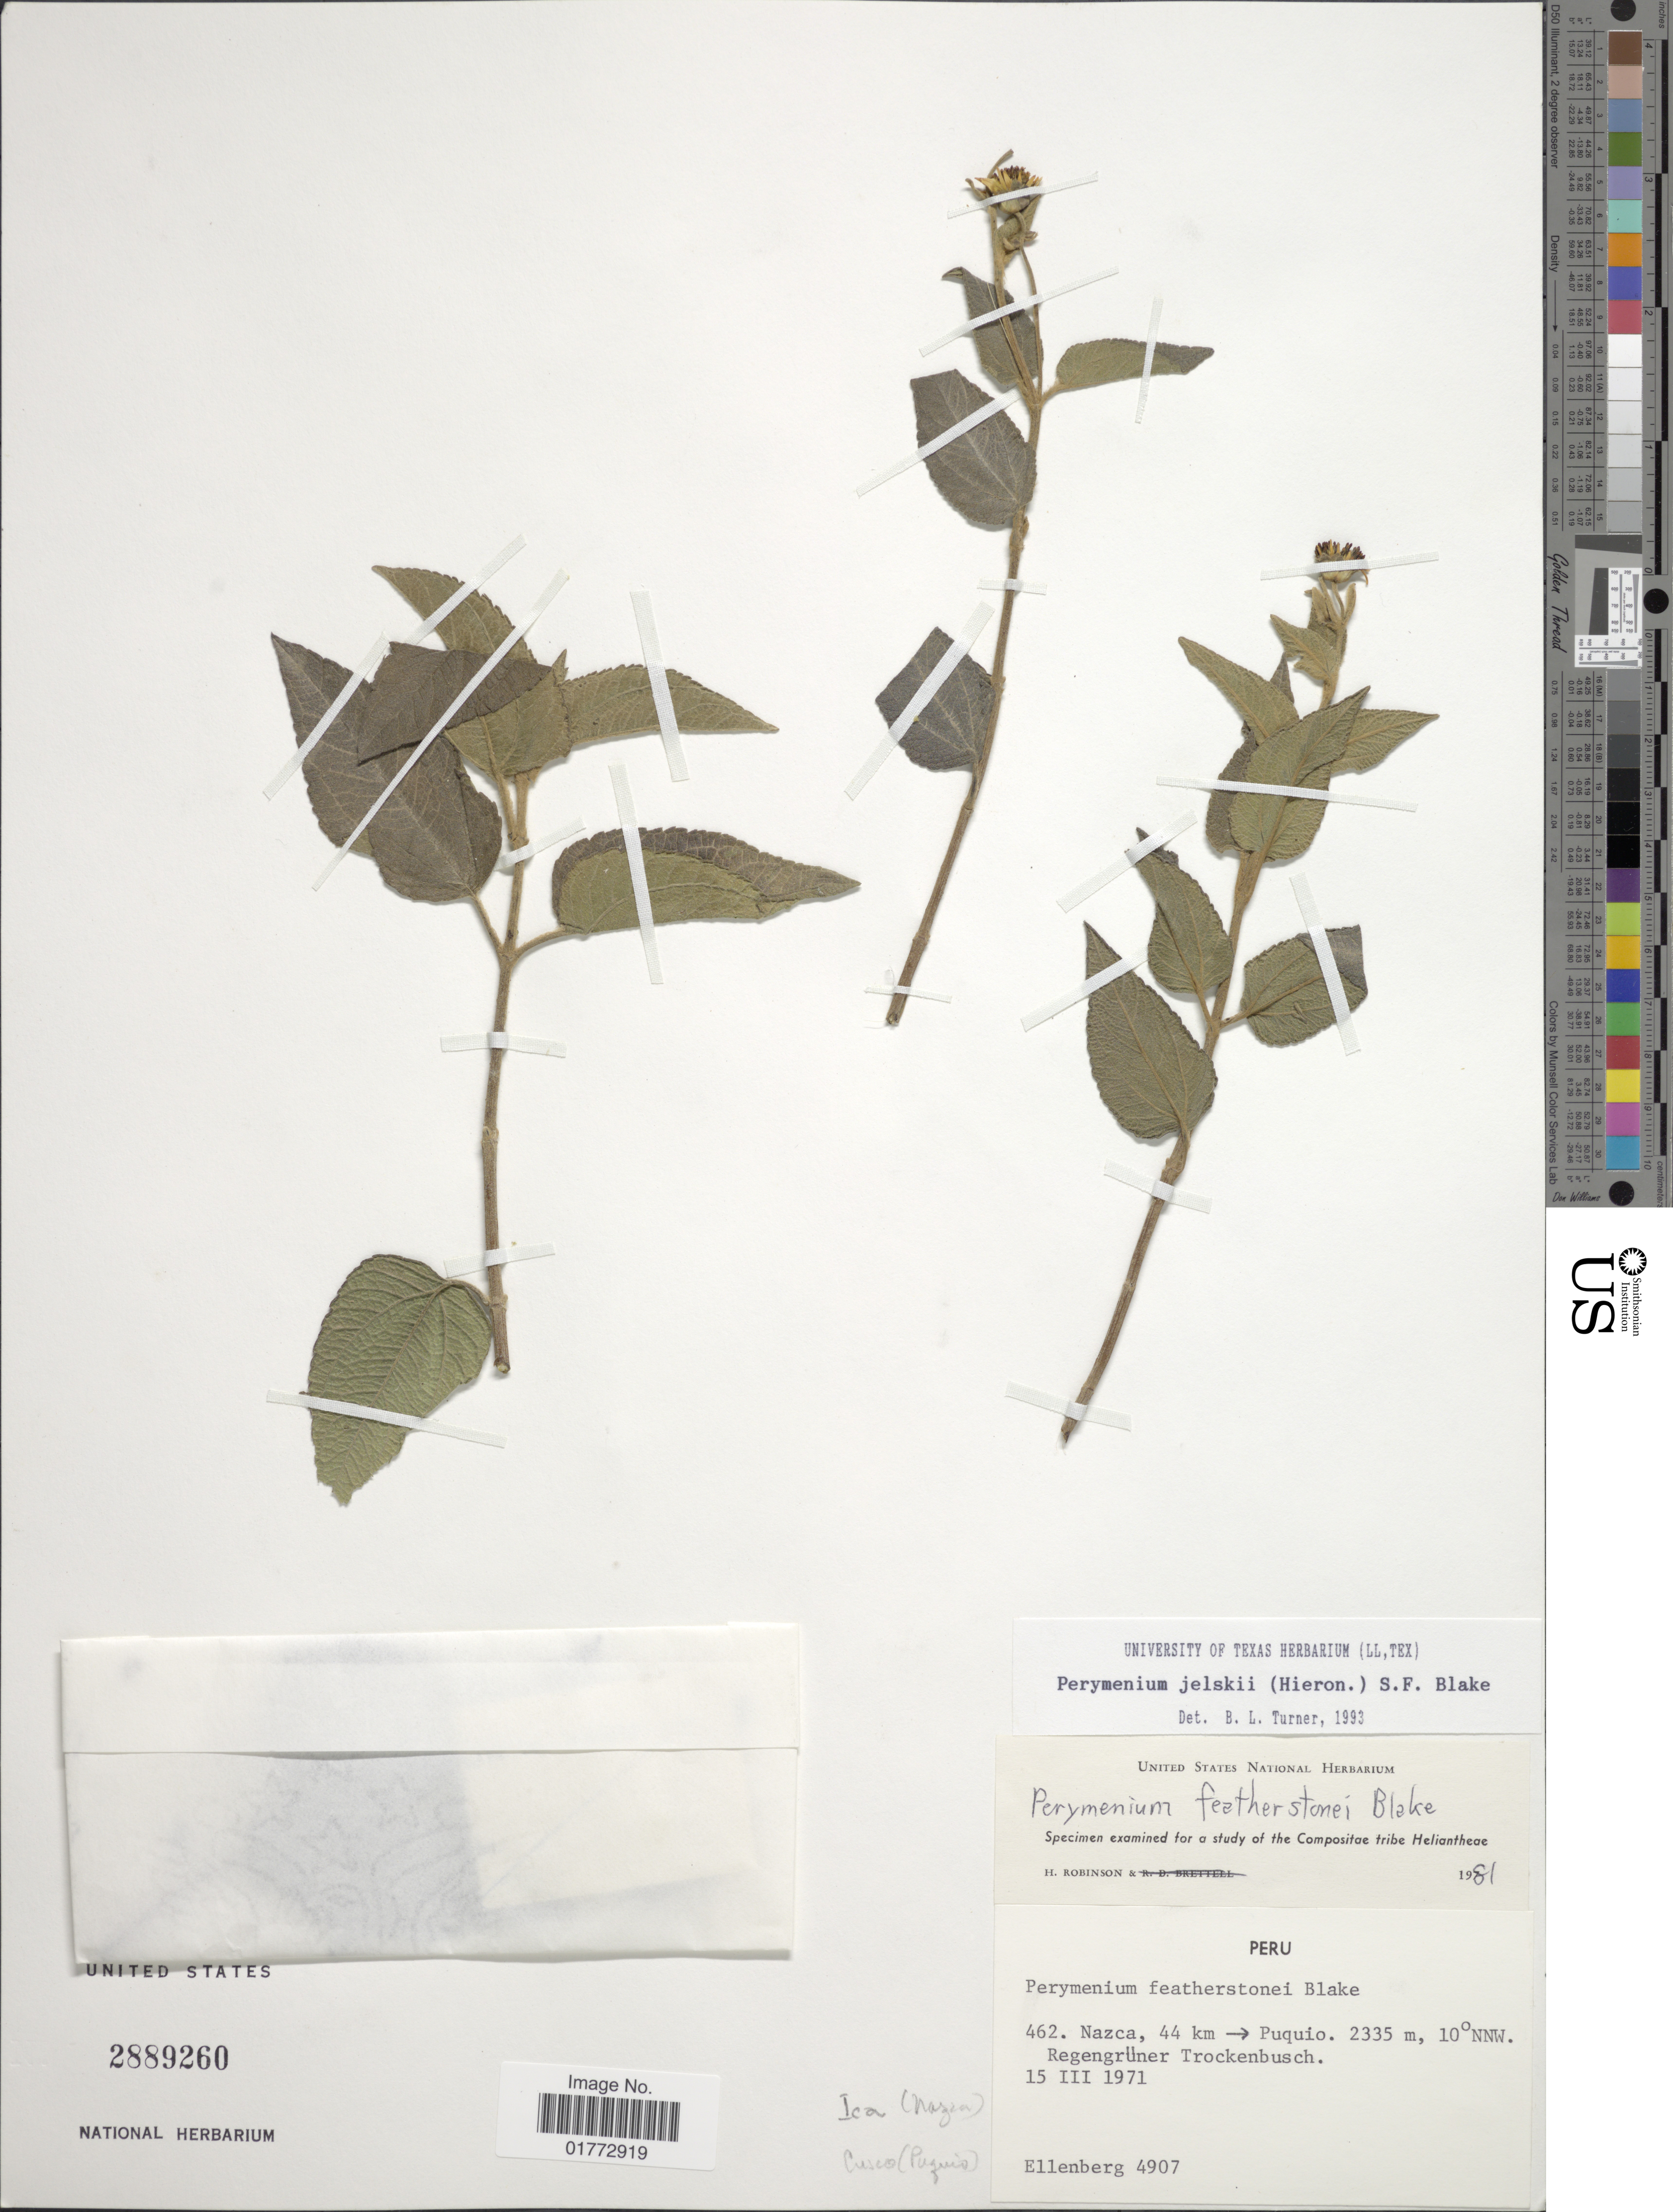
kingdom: Plantae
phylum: Tracheophyta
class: Magnoliopsida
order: Asterales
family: Asteraceae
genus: Perymenium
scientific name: Perymenium jelskii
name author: (Hieron.) S.F. Blake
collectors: H. Ellenberg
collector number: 4907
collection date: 1971-03-15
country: Peru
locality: Nazca, 44 km - Puquio, 10 ° NNW, Regengruner Trockenbusch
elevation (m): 2335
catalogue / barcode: US 2889260